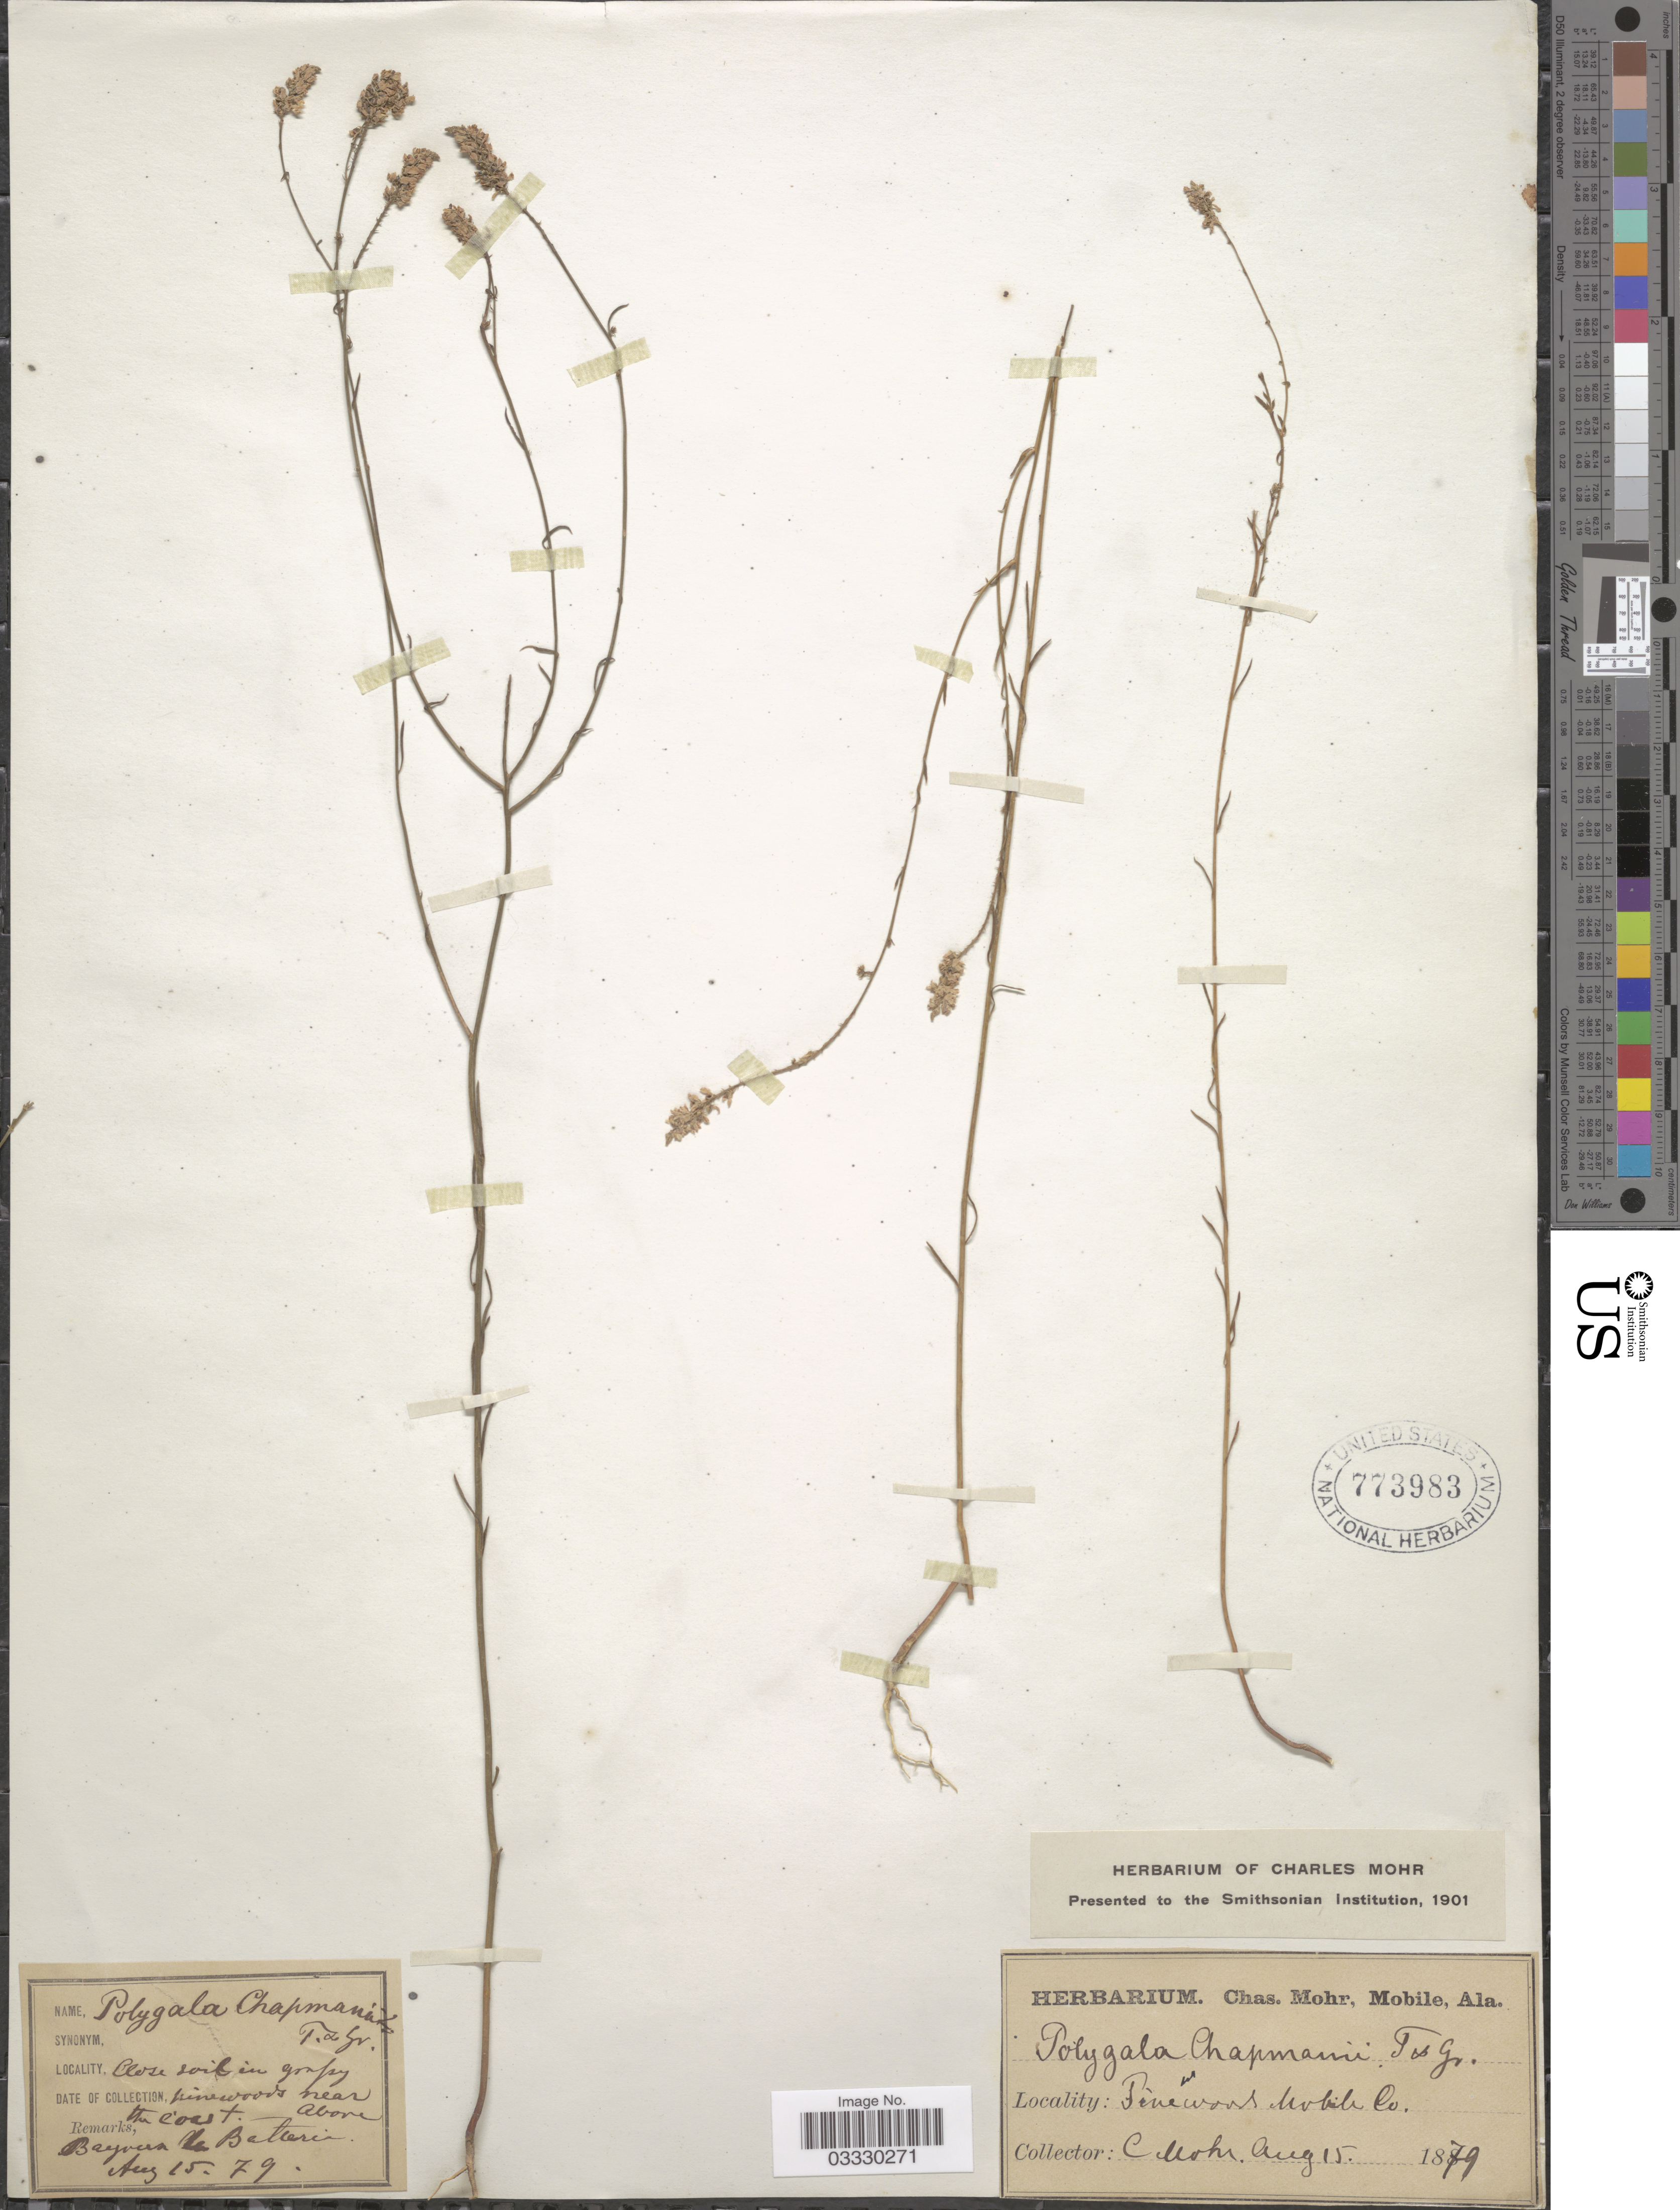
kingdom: Plantae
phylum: Tracheophyta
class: Magnoliopsida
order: Fabales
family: Polygalaceae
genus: Polygala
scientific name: Polygala chapmanii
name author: Torr. & A. Gray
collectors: Mohr, C. T. (herbarium)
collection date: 1879-08-15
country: United States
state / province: Alabama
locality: Mobile Co. Pinewoods near above the coast.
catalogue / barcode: US 773983